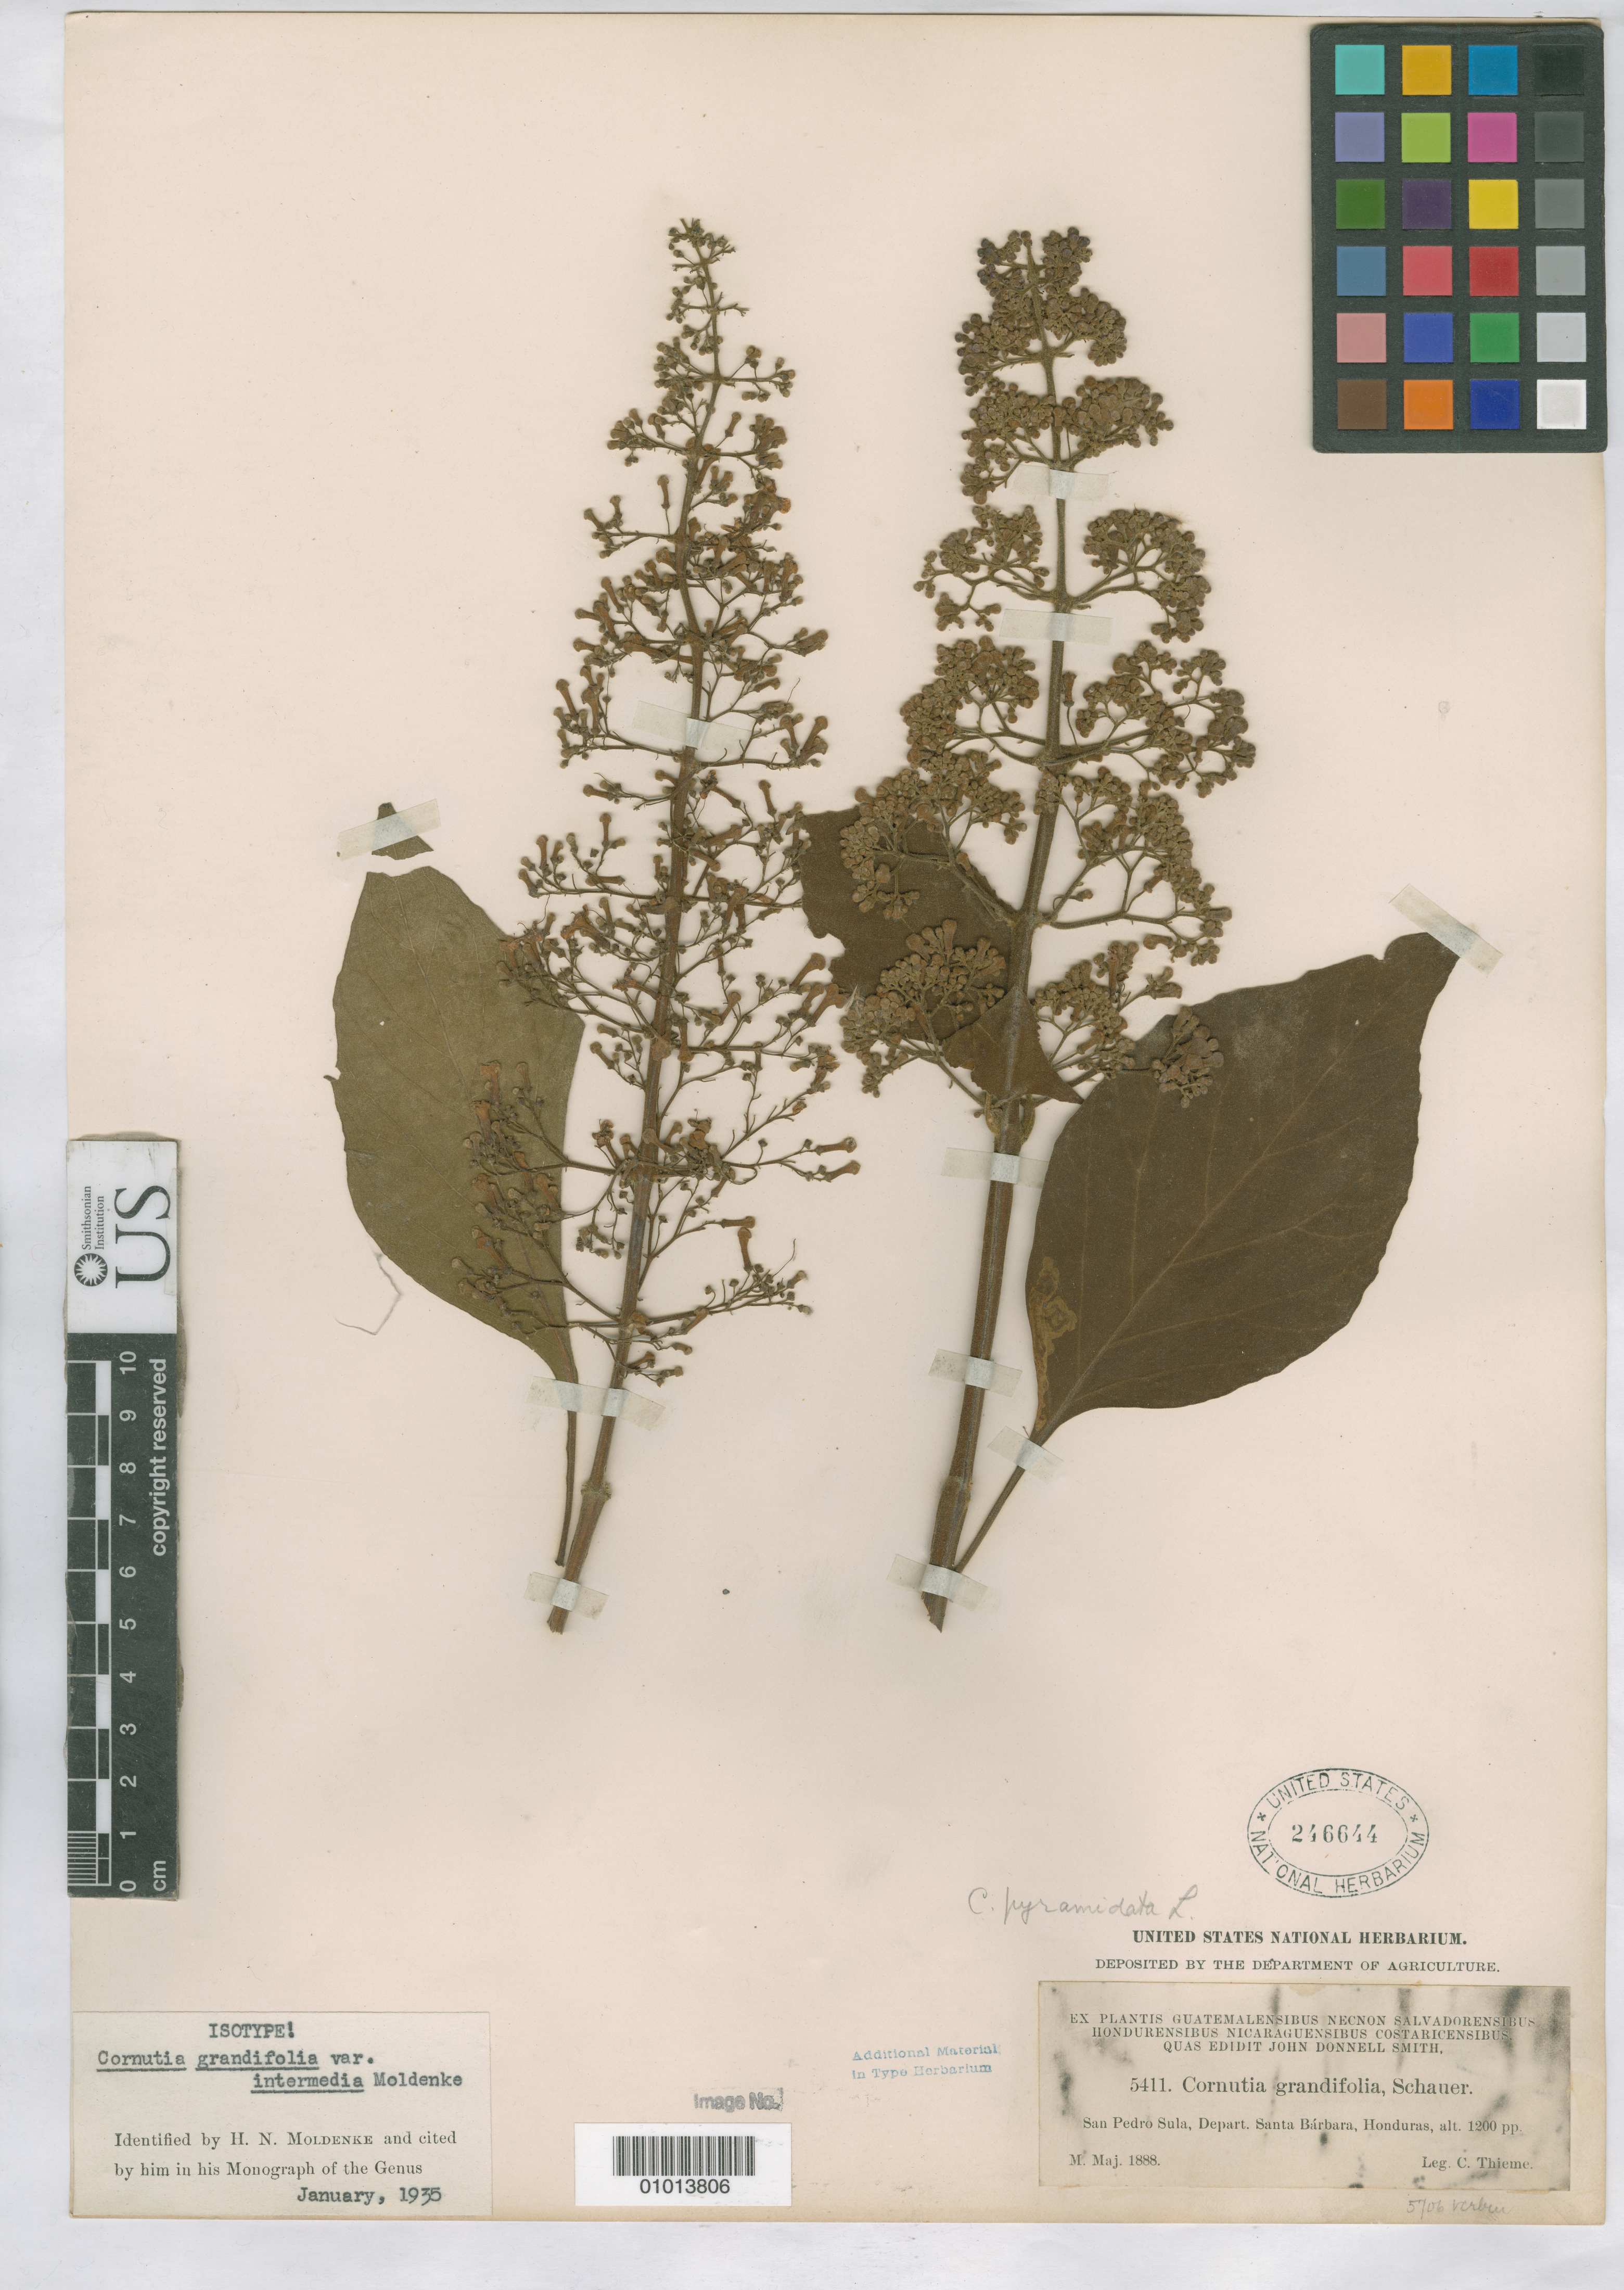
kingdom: Plantae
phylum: Tracheophyta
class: Magnoliopsida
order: Lamiales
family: Lamiaceae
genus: Cornutia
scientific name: Cornutia grandifolia var. intermedia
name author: Moldenke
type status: Isotype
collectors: C. Thieme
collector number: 5411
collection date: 1888-05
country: Honduras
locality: San Pedro Sula.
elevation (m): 366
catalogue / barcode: US 246644